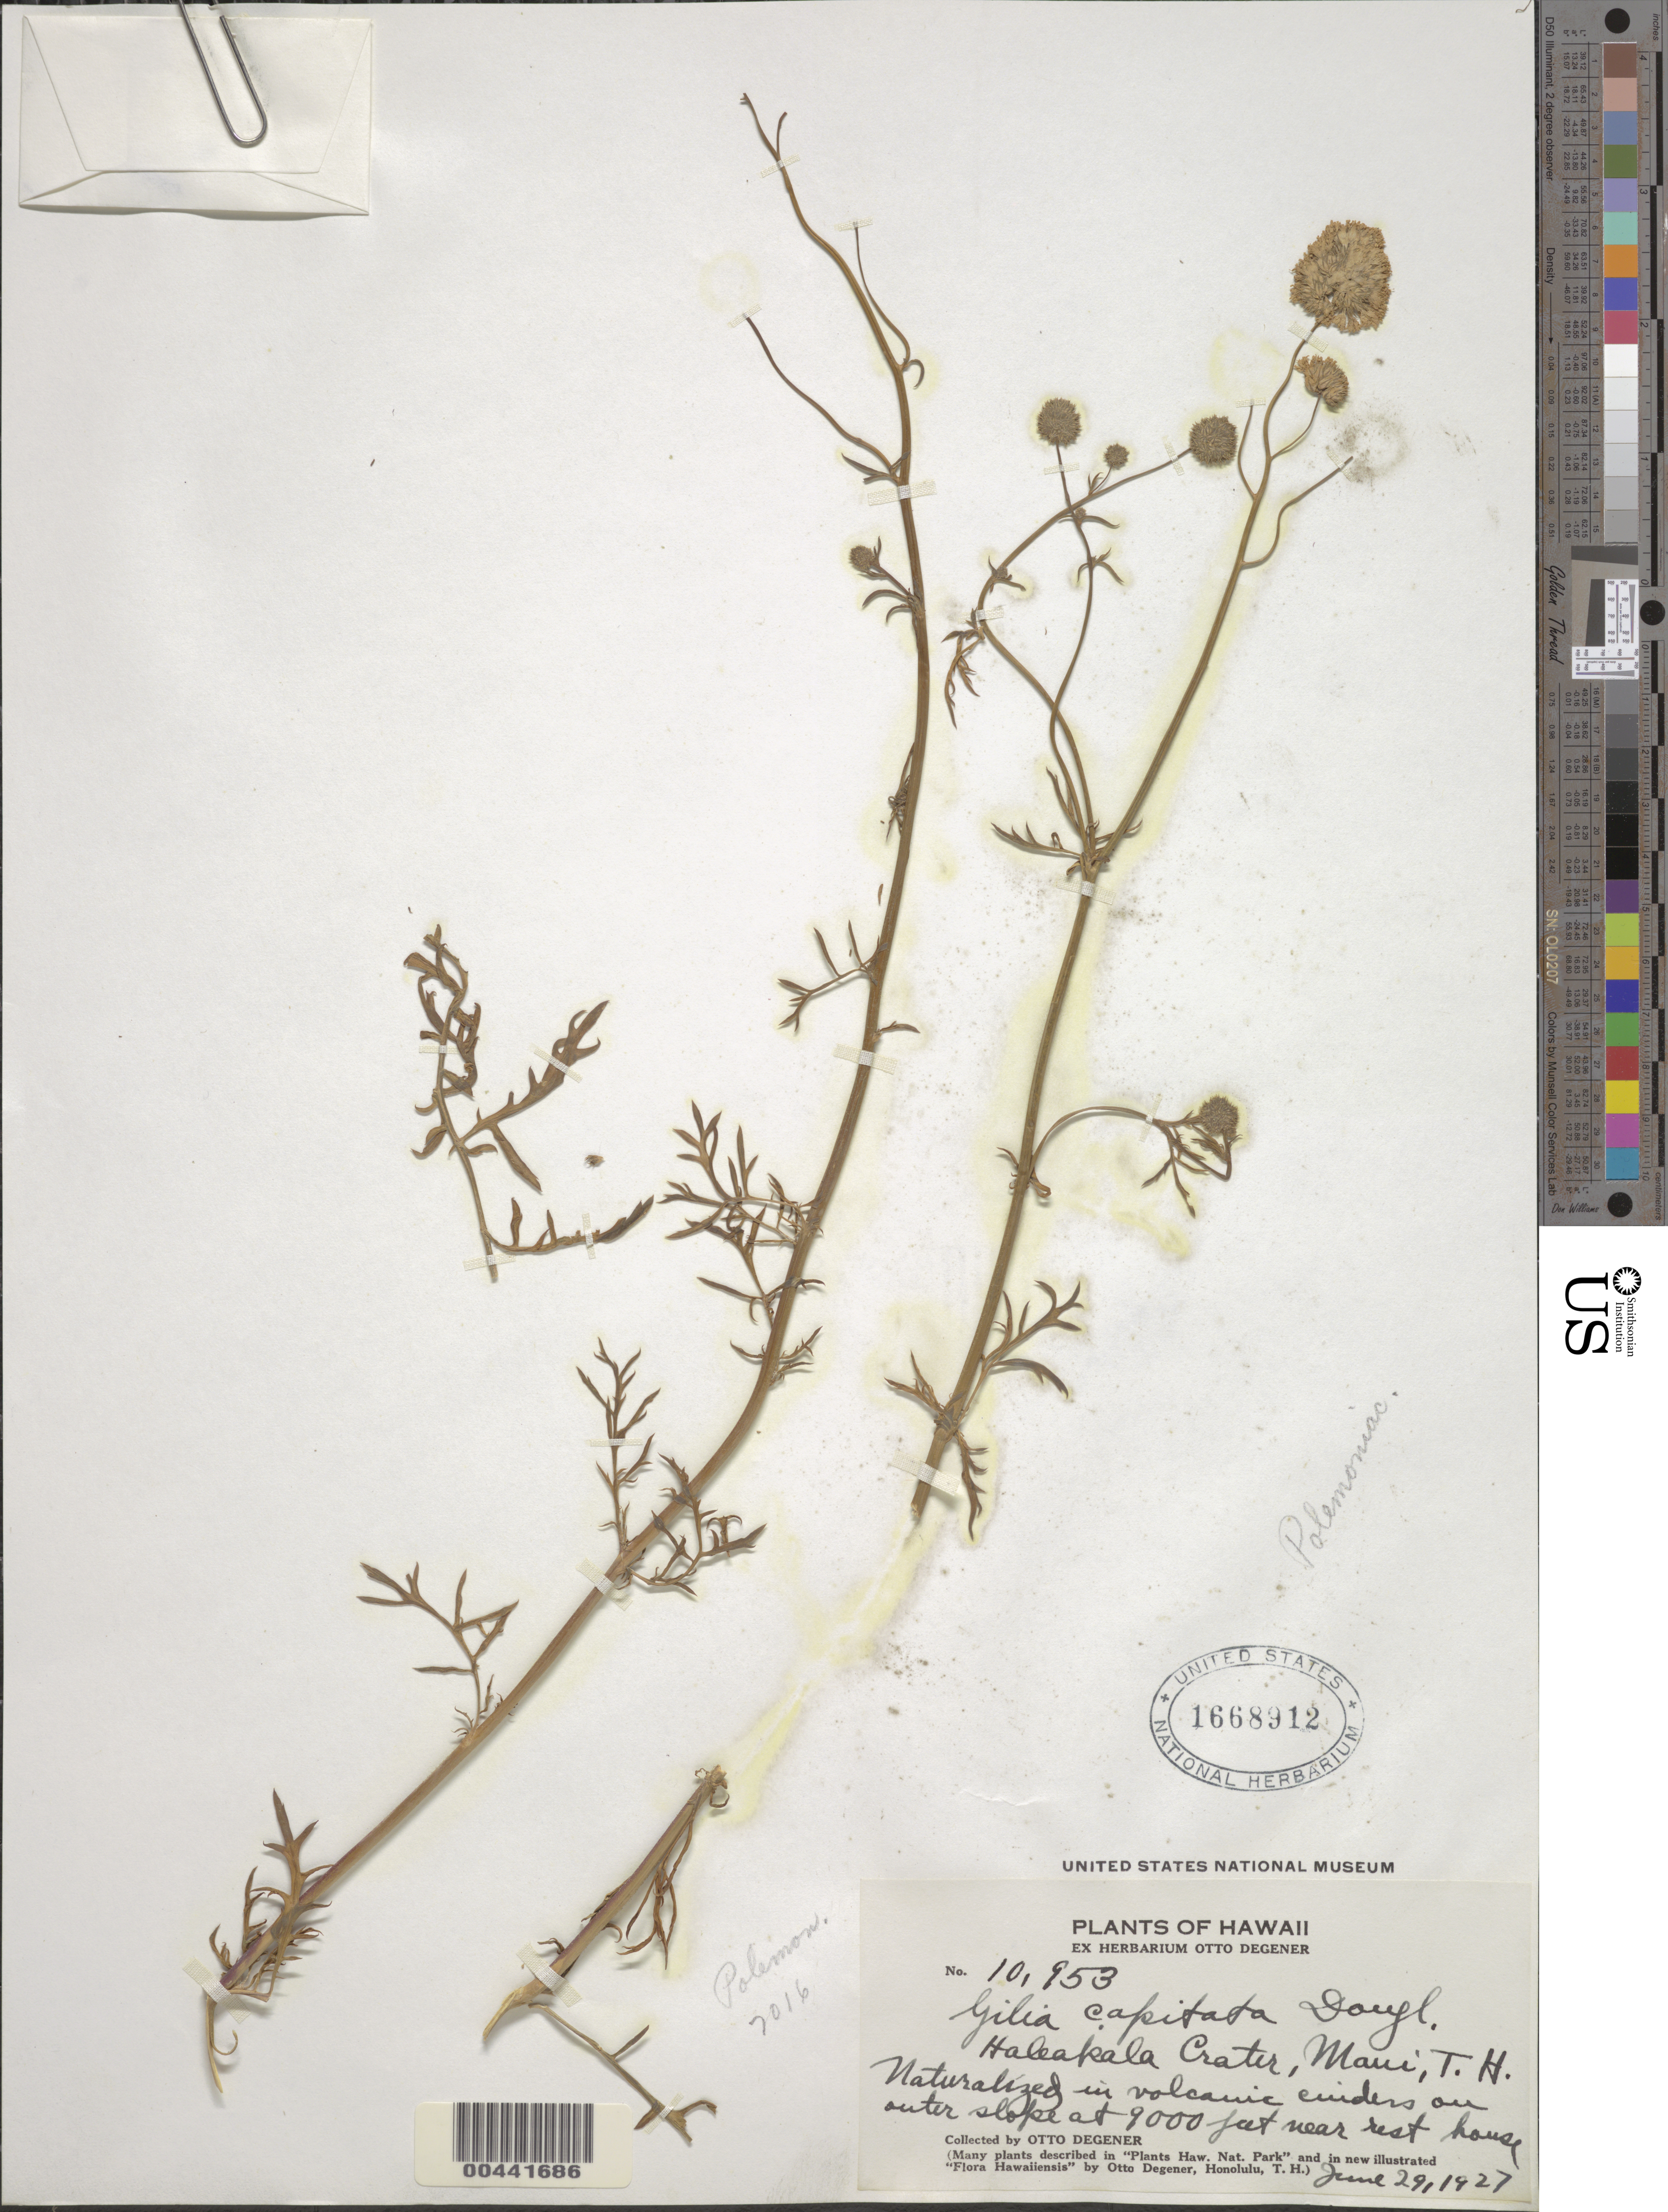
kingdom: Plantae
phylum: Tracheophyta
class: Magnoliopsida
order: Ericales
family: Polemoniaceae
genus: Gilia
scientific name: Gilia capitata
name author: Sims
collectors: O. Degener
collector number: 10953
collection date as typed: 29 Jun 1927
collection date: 1927-06-29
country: United States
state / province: Hawaii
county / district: Maui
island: Maui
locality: Haleakala Crater, near rest house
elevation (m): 2743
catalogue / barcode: US 1668912